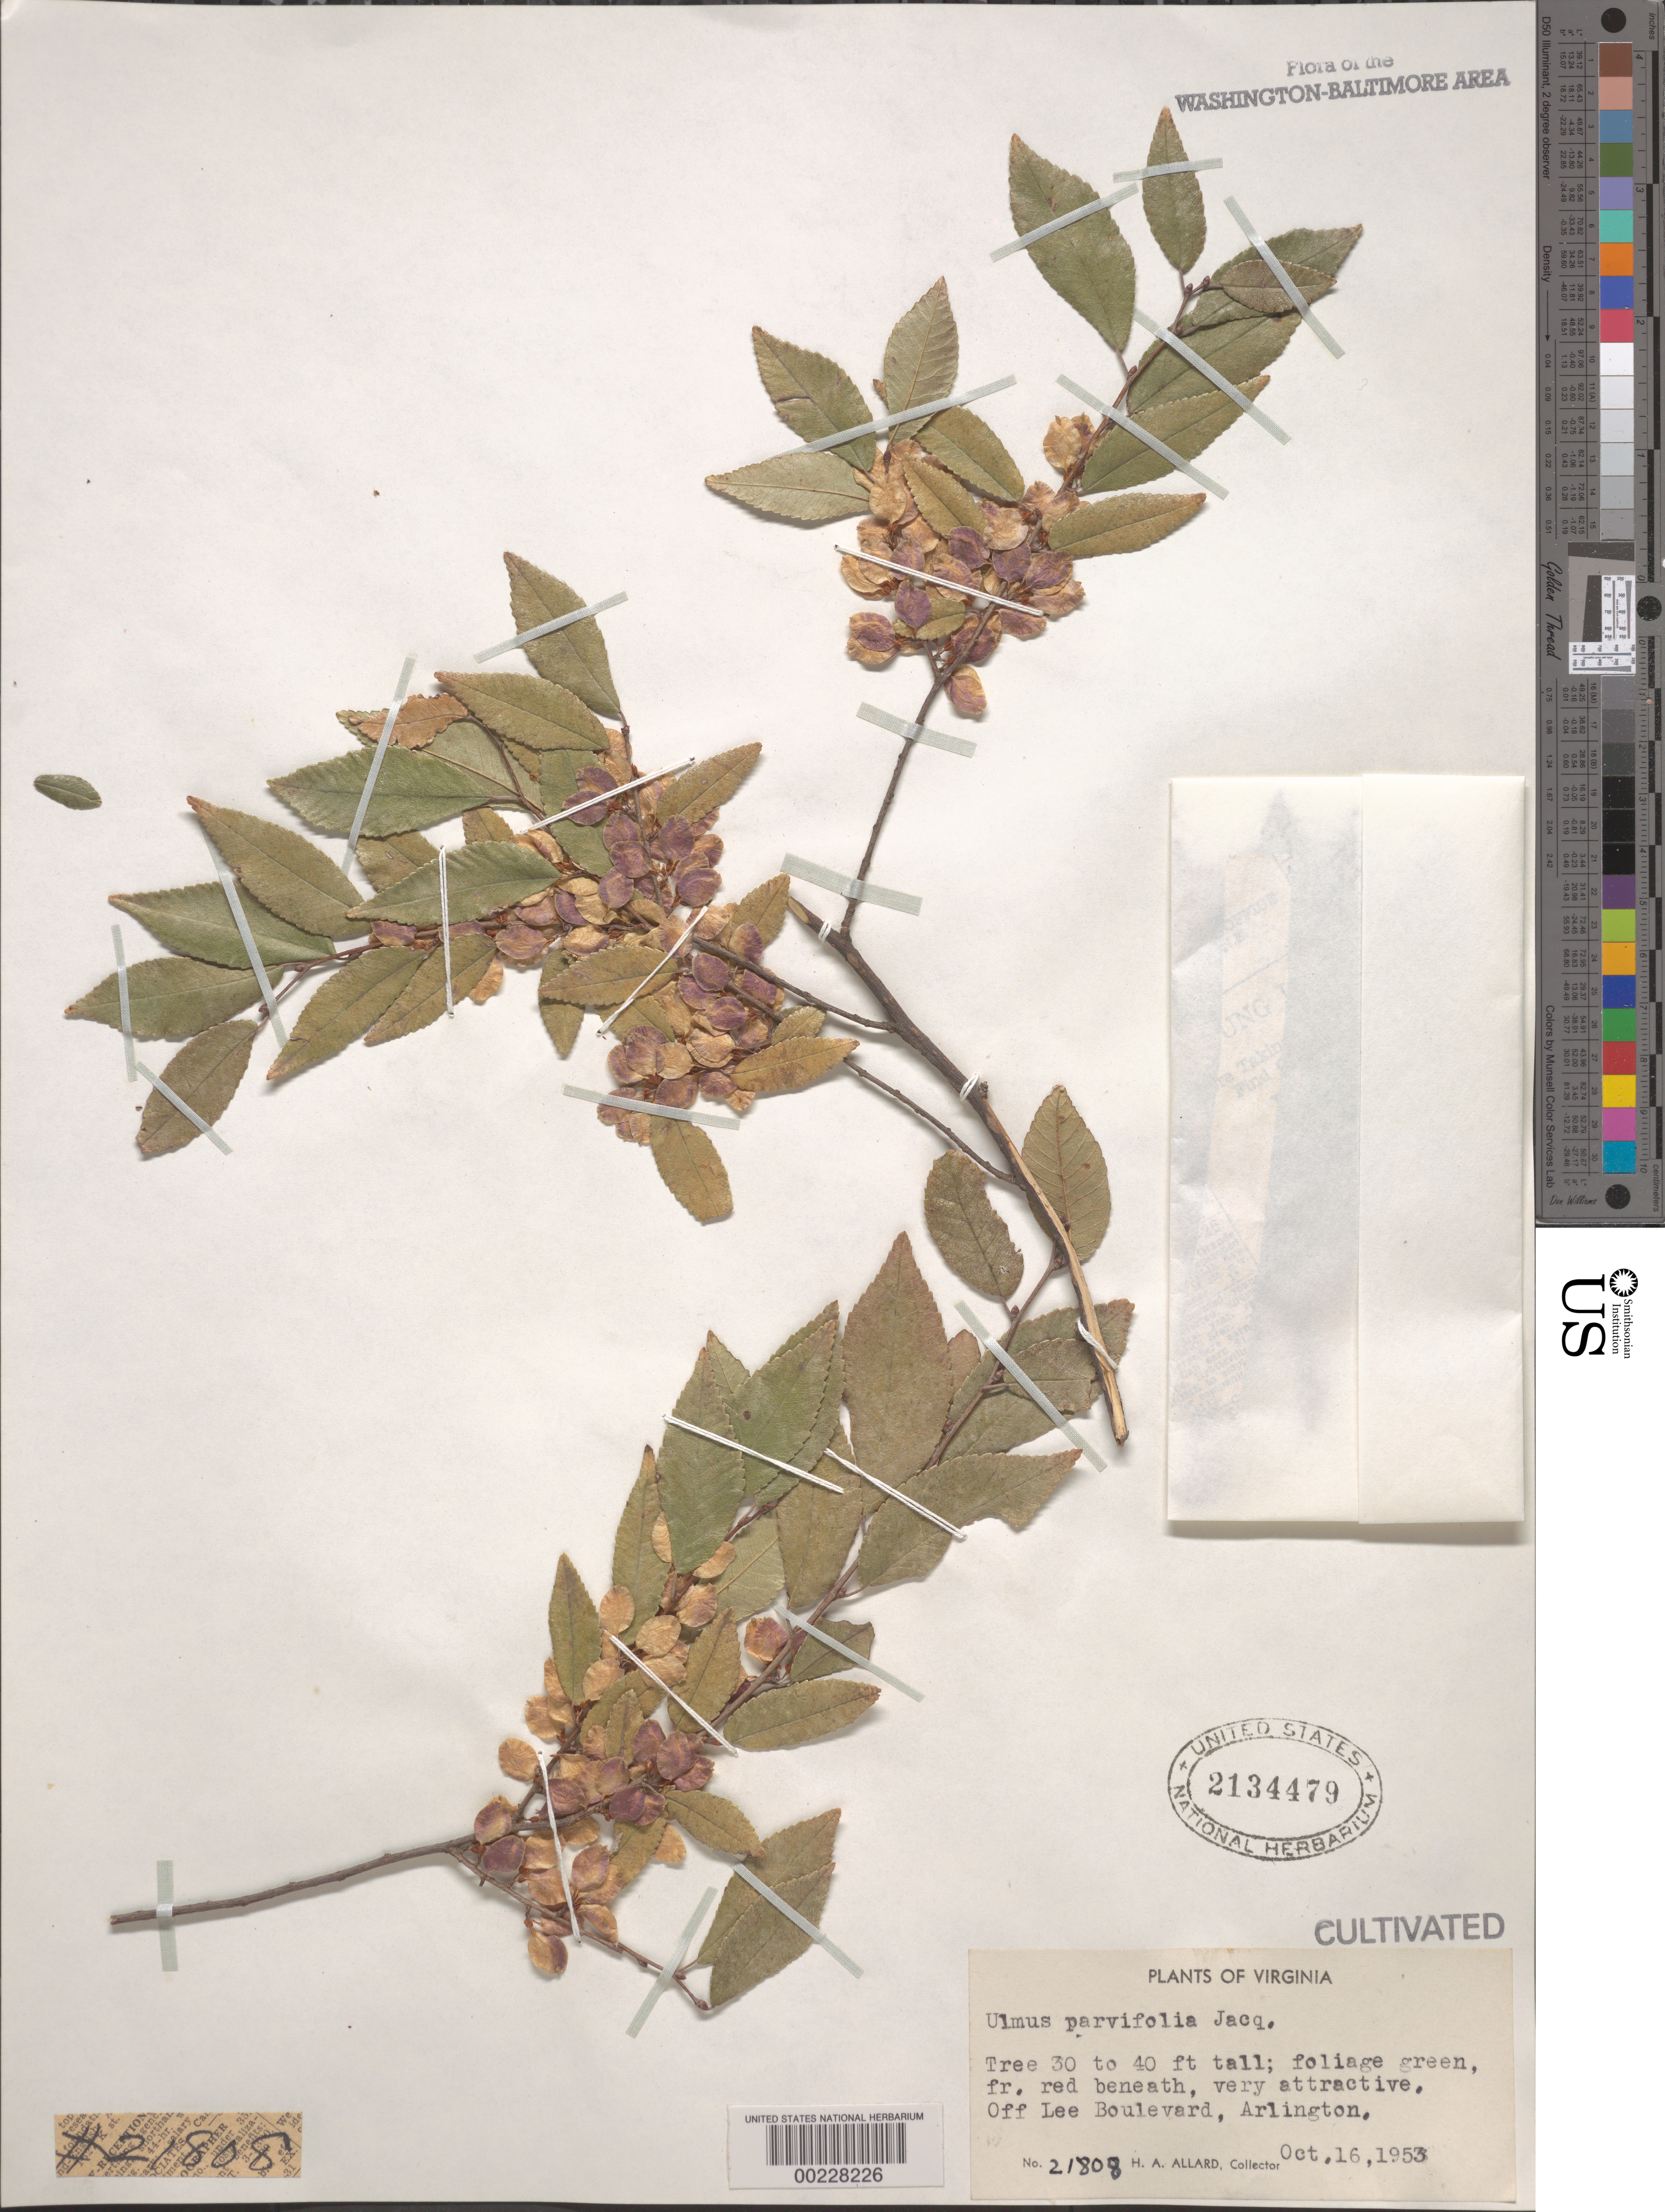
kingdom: Plantae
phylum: Tracheophyta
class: Magnoliopsida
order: Rosales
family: Ulmaceae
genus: Ulmus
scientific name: Ulmus parvifolia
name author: Jacq.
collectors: H. A. Allard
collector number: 21808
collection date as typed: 16 Oct 1953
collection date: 1953-10-16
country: United States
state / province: Virginia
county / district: Arlington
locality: Arlington, off Lee Boulevard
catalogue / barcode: US 2134479